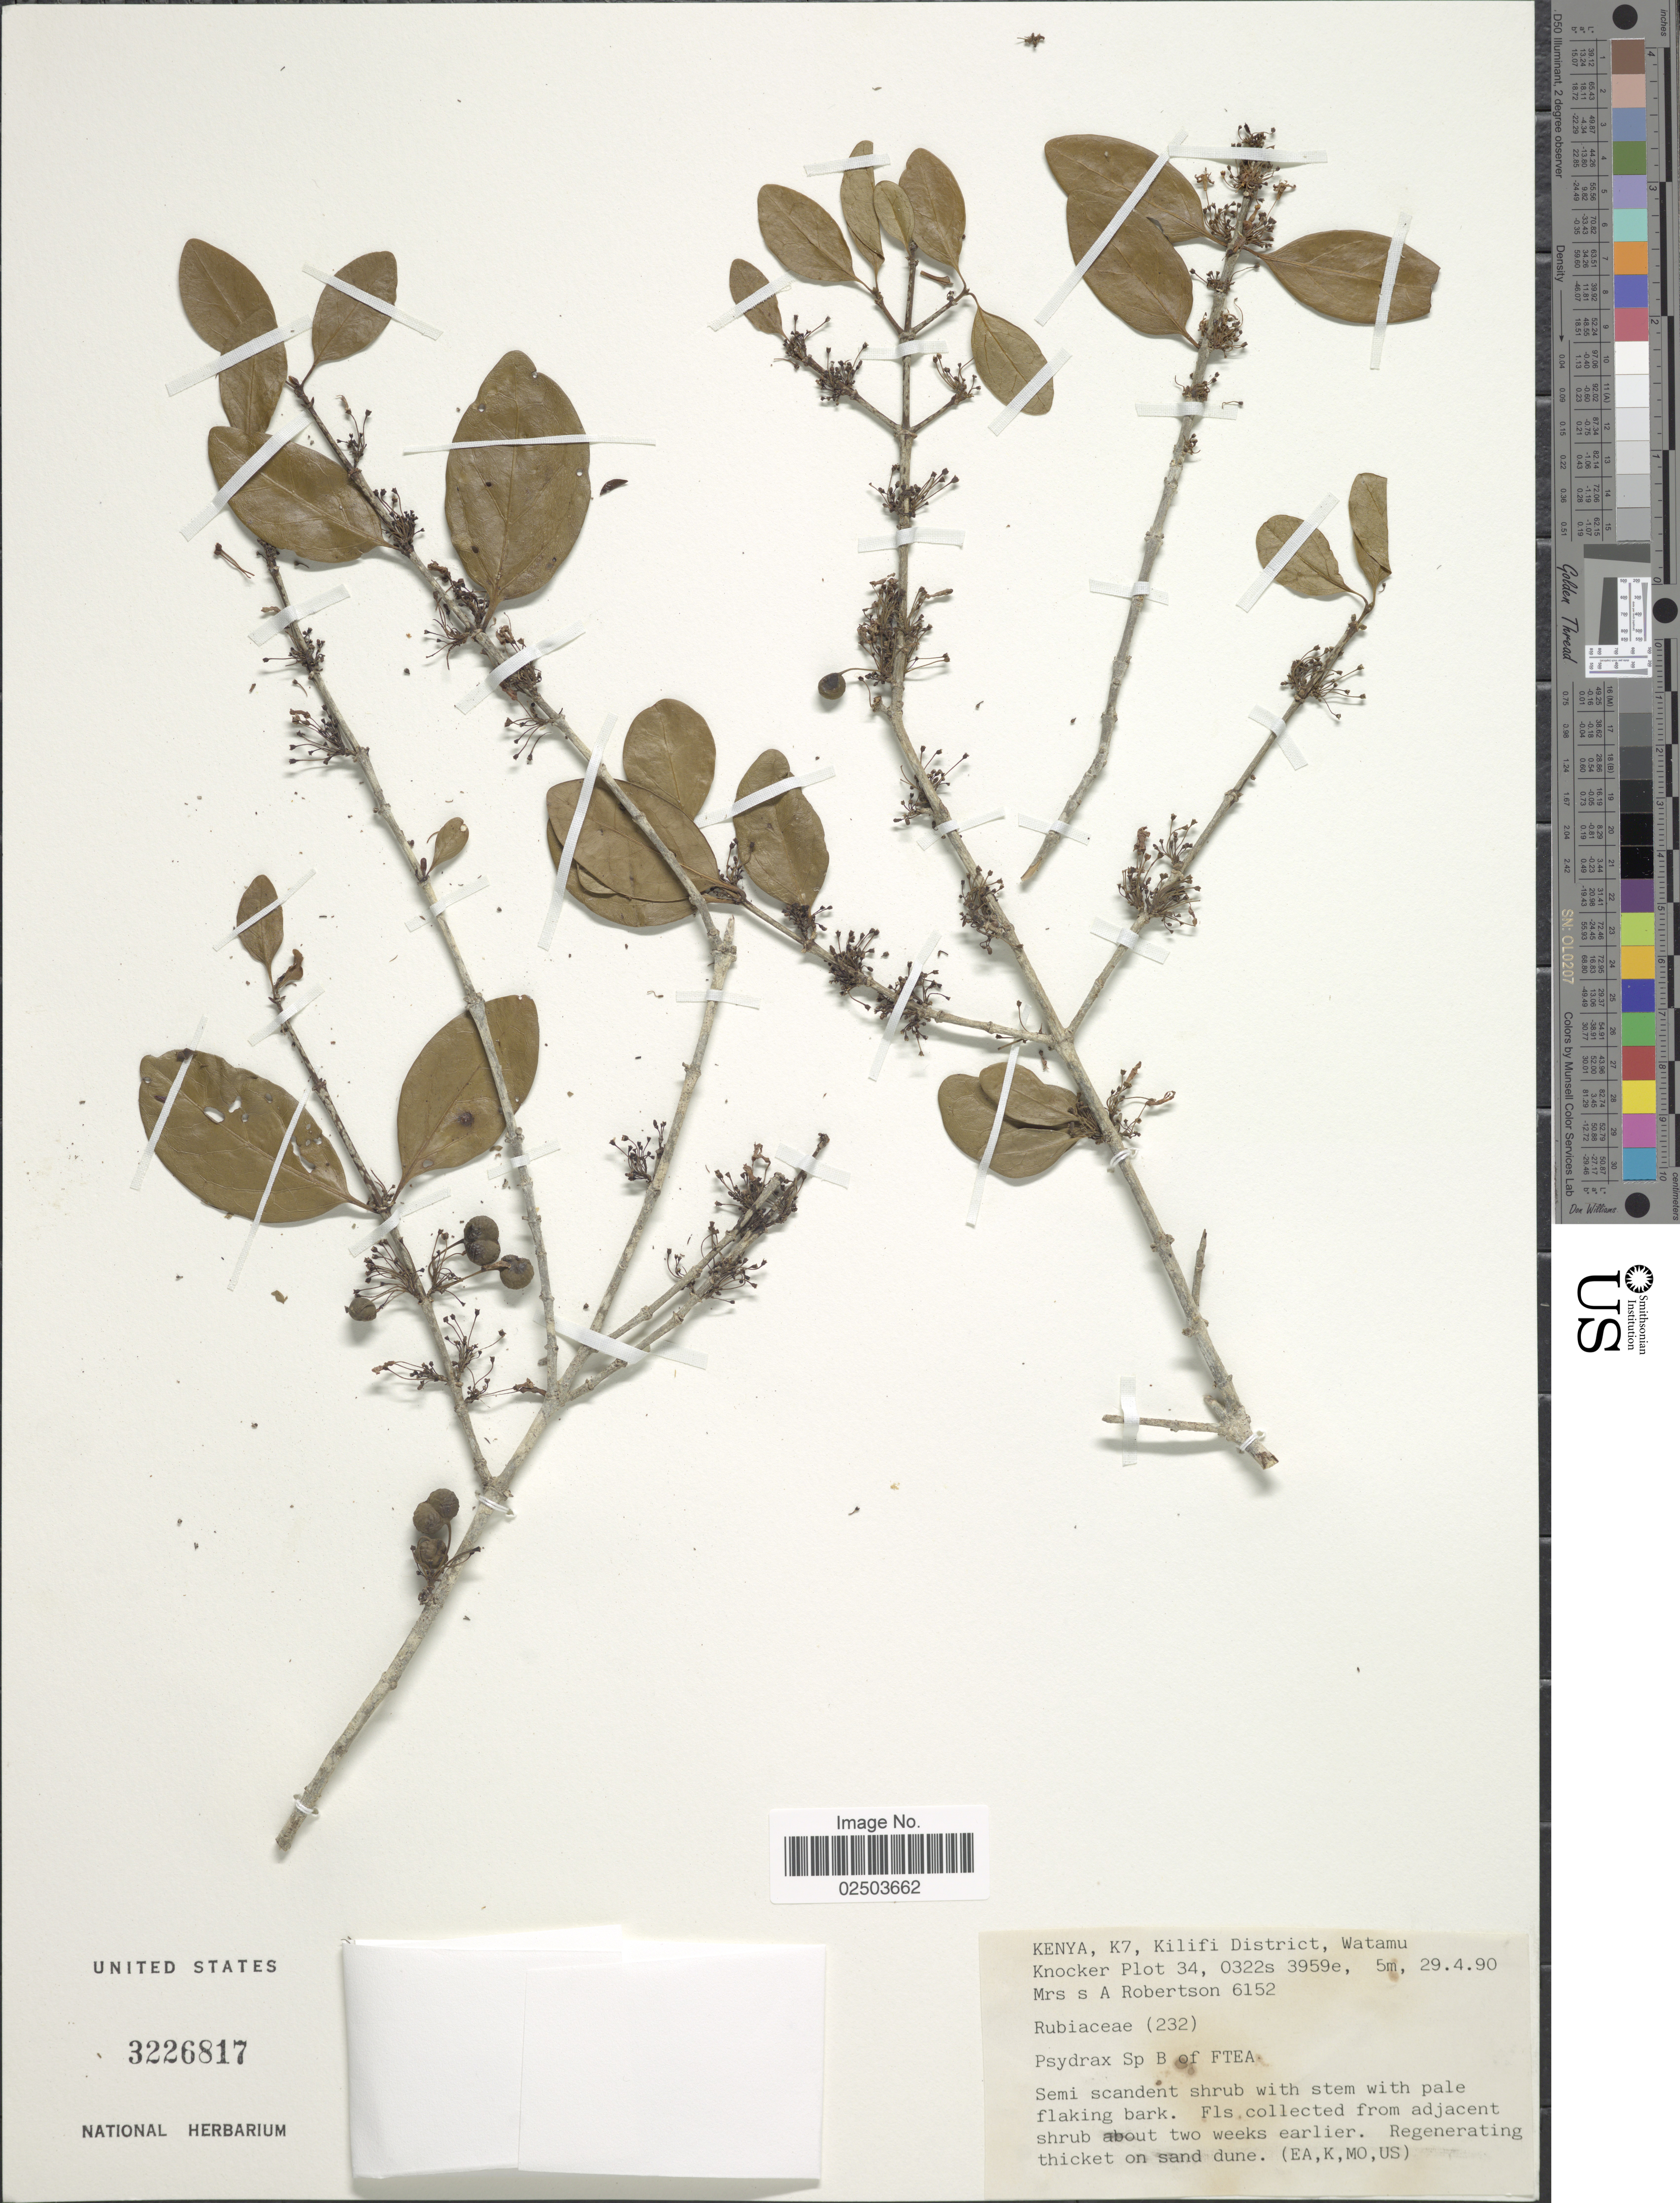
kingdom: Plantae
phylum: Tracheophyta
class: Magnoliopsida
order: Gentianales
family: Rubiaceae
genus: Psydrax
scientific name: Psydrax sp.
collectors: Mrs. S. A. Robertson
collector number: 6152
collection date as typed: Transcribed d/m/y: 29/4/90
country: Kenya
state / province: Kilifi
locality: Kenya, K7, Kilifi District, Watamu Knocker Plot 34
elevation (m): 5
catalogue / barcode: US 3226817